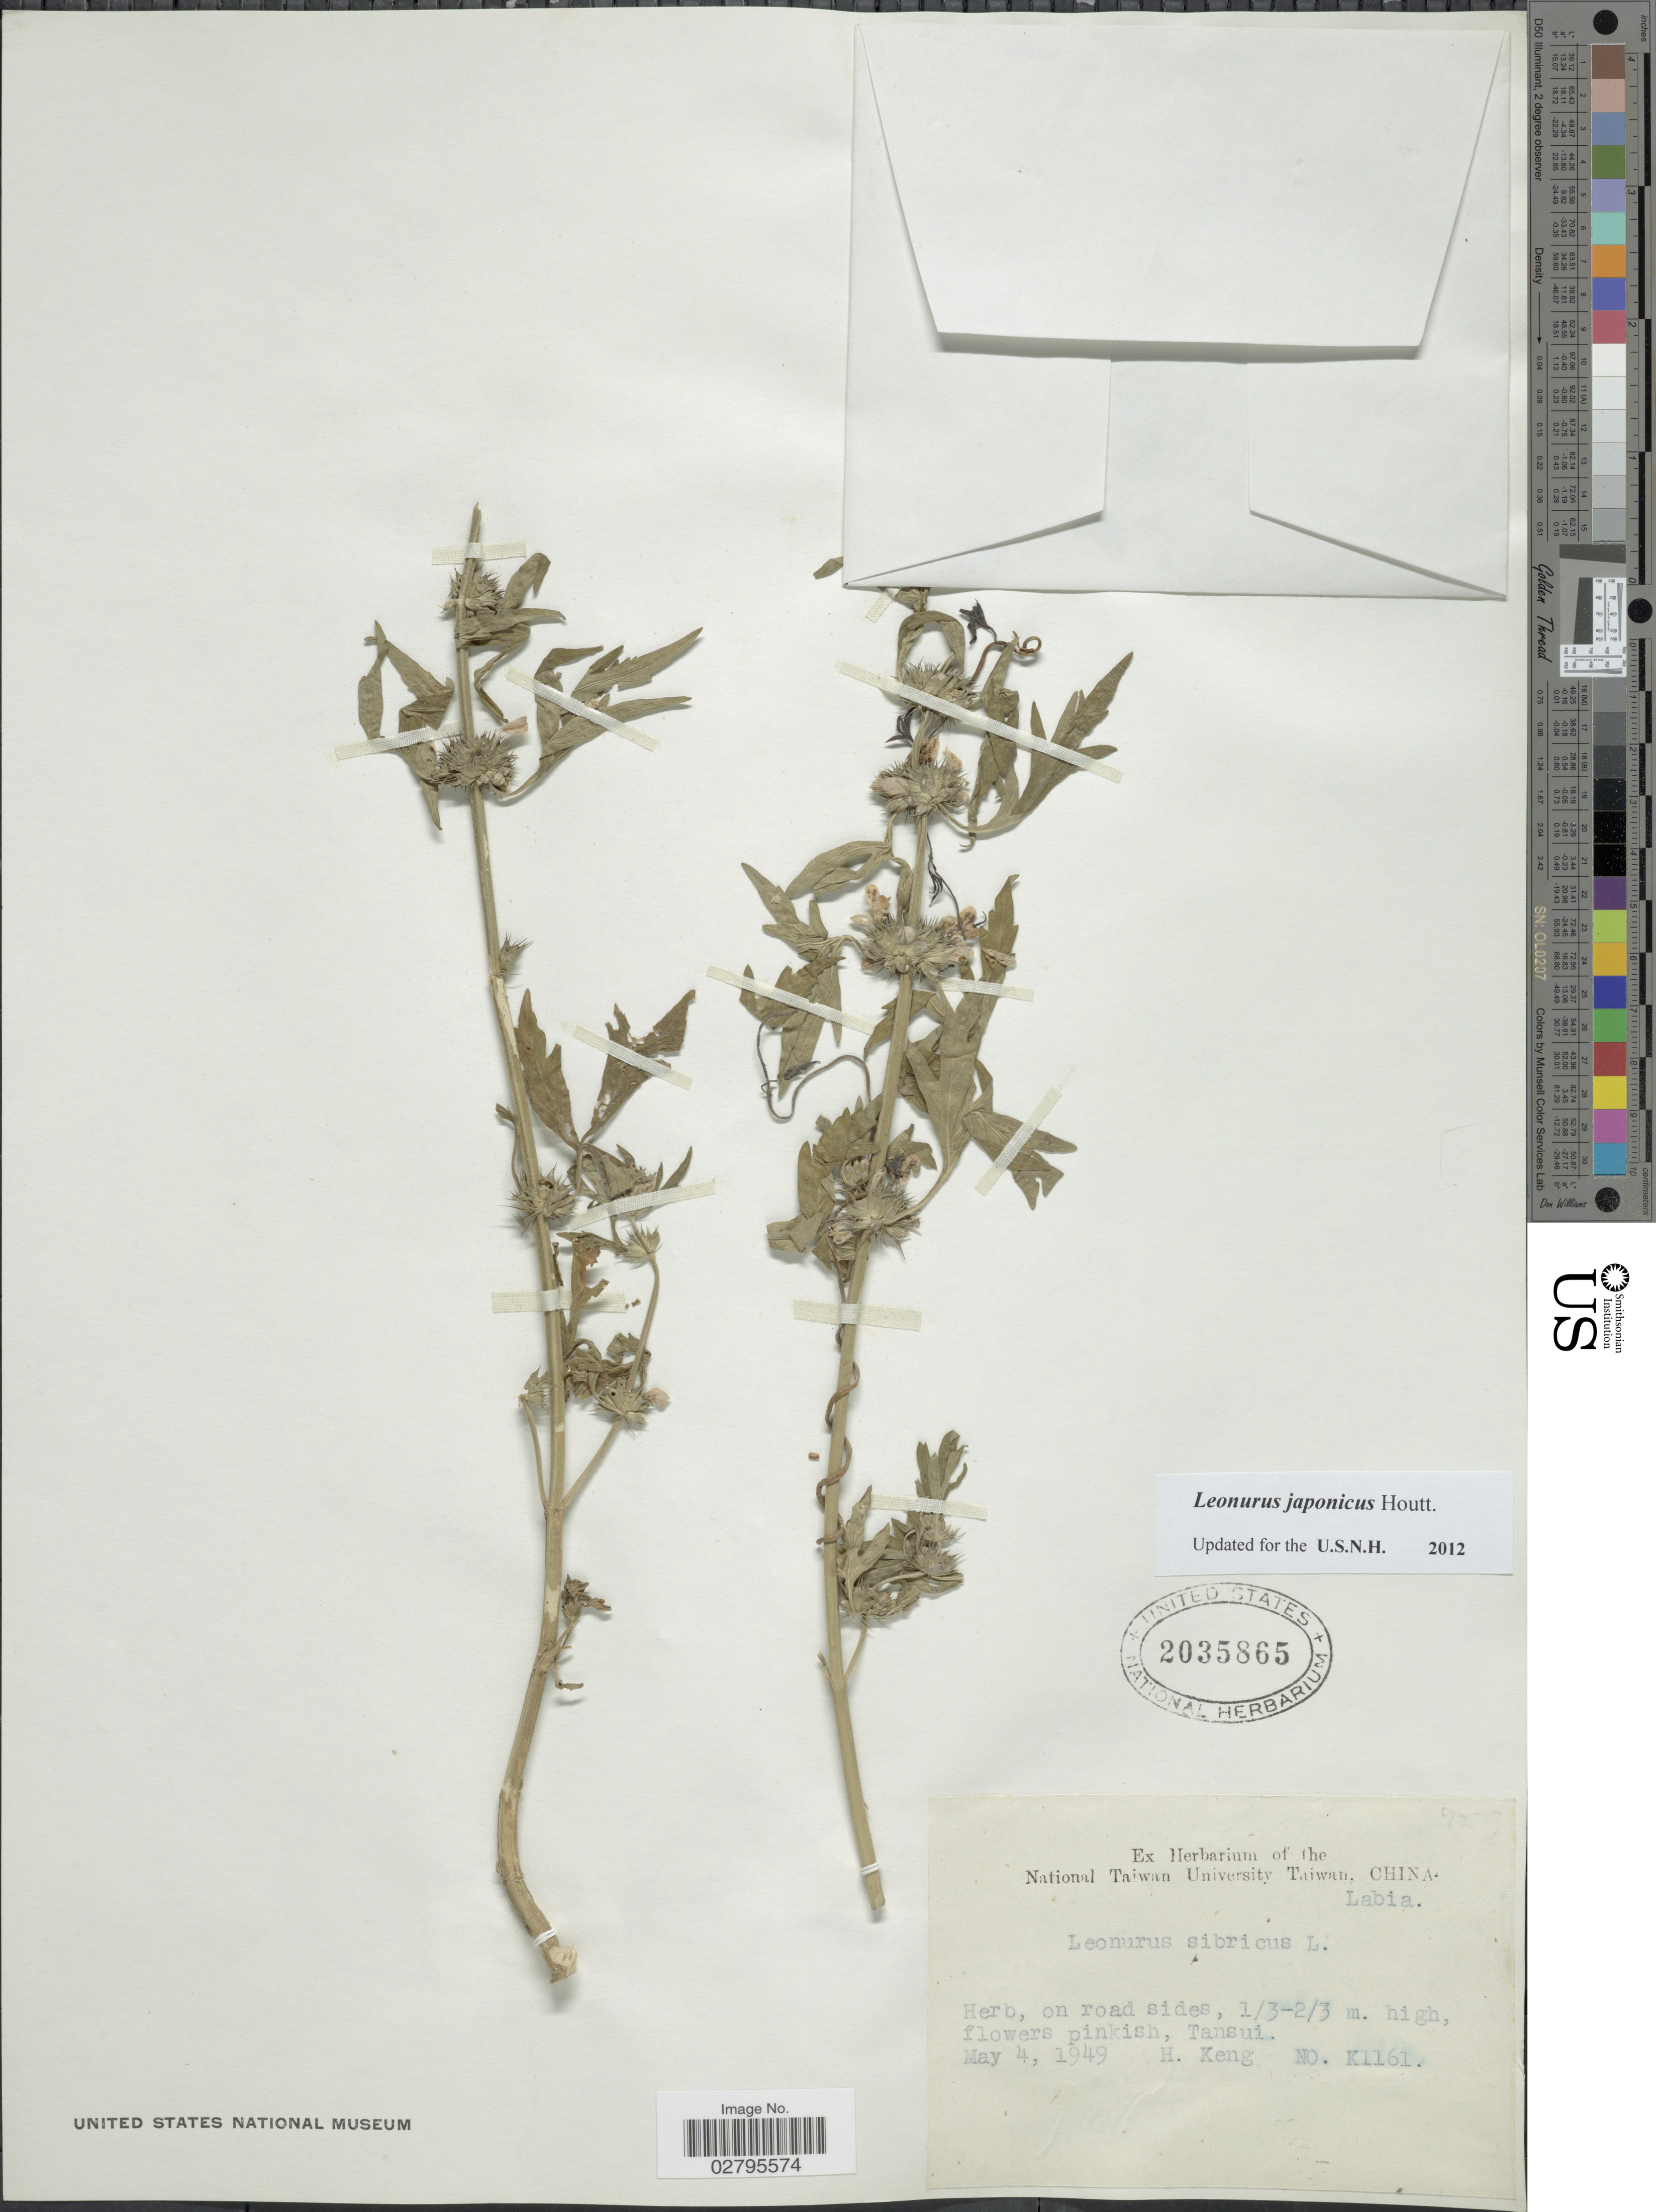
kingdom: Plantae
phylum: Tracheophyta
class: Magnoliopsida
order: Lamiales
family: Lamiaceae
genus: Leonurus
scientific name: Leonurus japonicus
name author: Houtt.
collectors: H. Keng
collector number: K1161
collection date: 1949-05-04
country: China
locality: Tansui.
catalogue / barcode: US 2035865